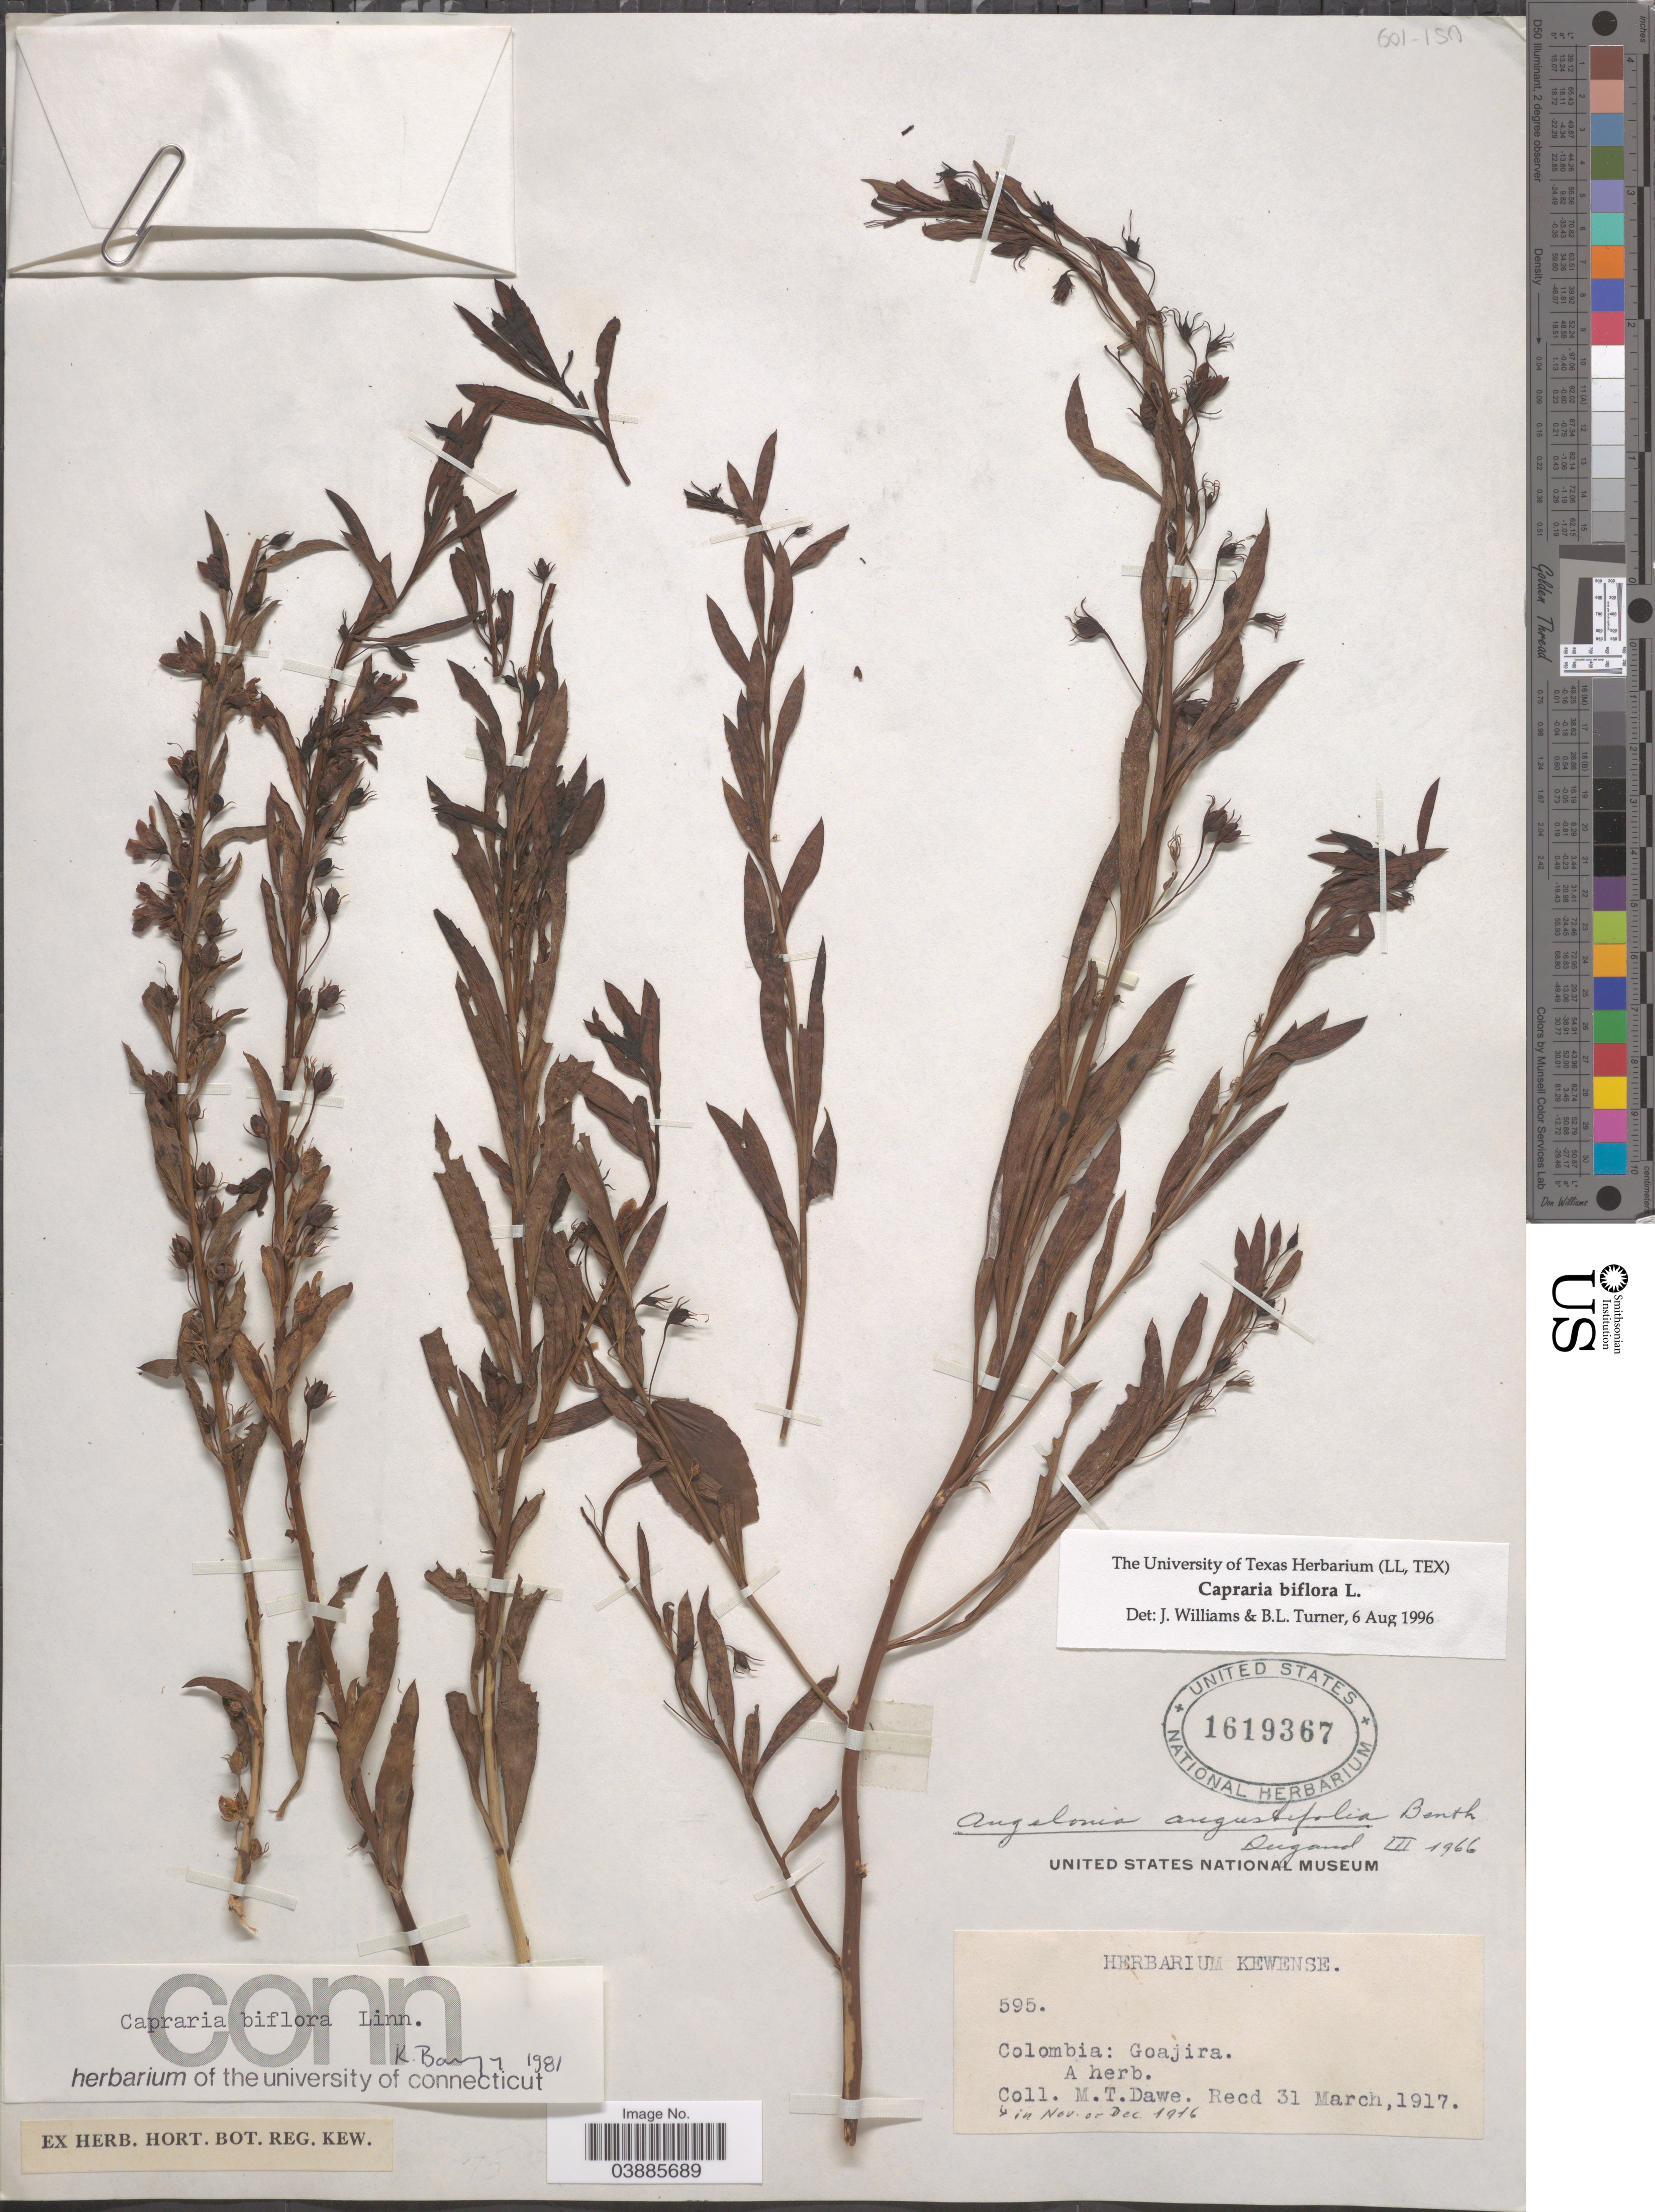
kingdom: Plantae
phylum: Tracheophyta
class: Magnoliopsida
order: Lamiales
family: Scrophulariaceae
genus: Capraria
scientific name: Capraria biflora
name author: L.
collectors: M. T. Dawe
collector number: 595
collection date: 1916-11/1916-12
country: Colombia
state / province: La Guajira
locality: Goajira.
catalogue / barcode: US 1619367